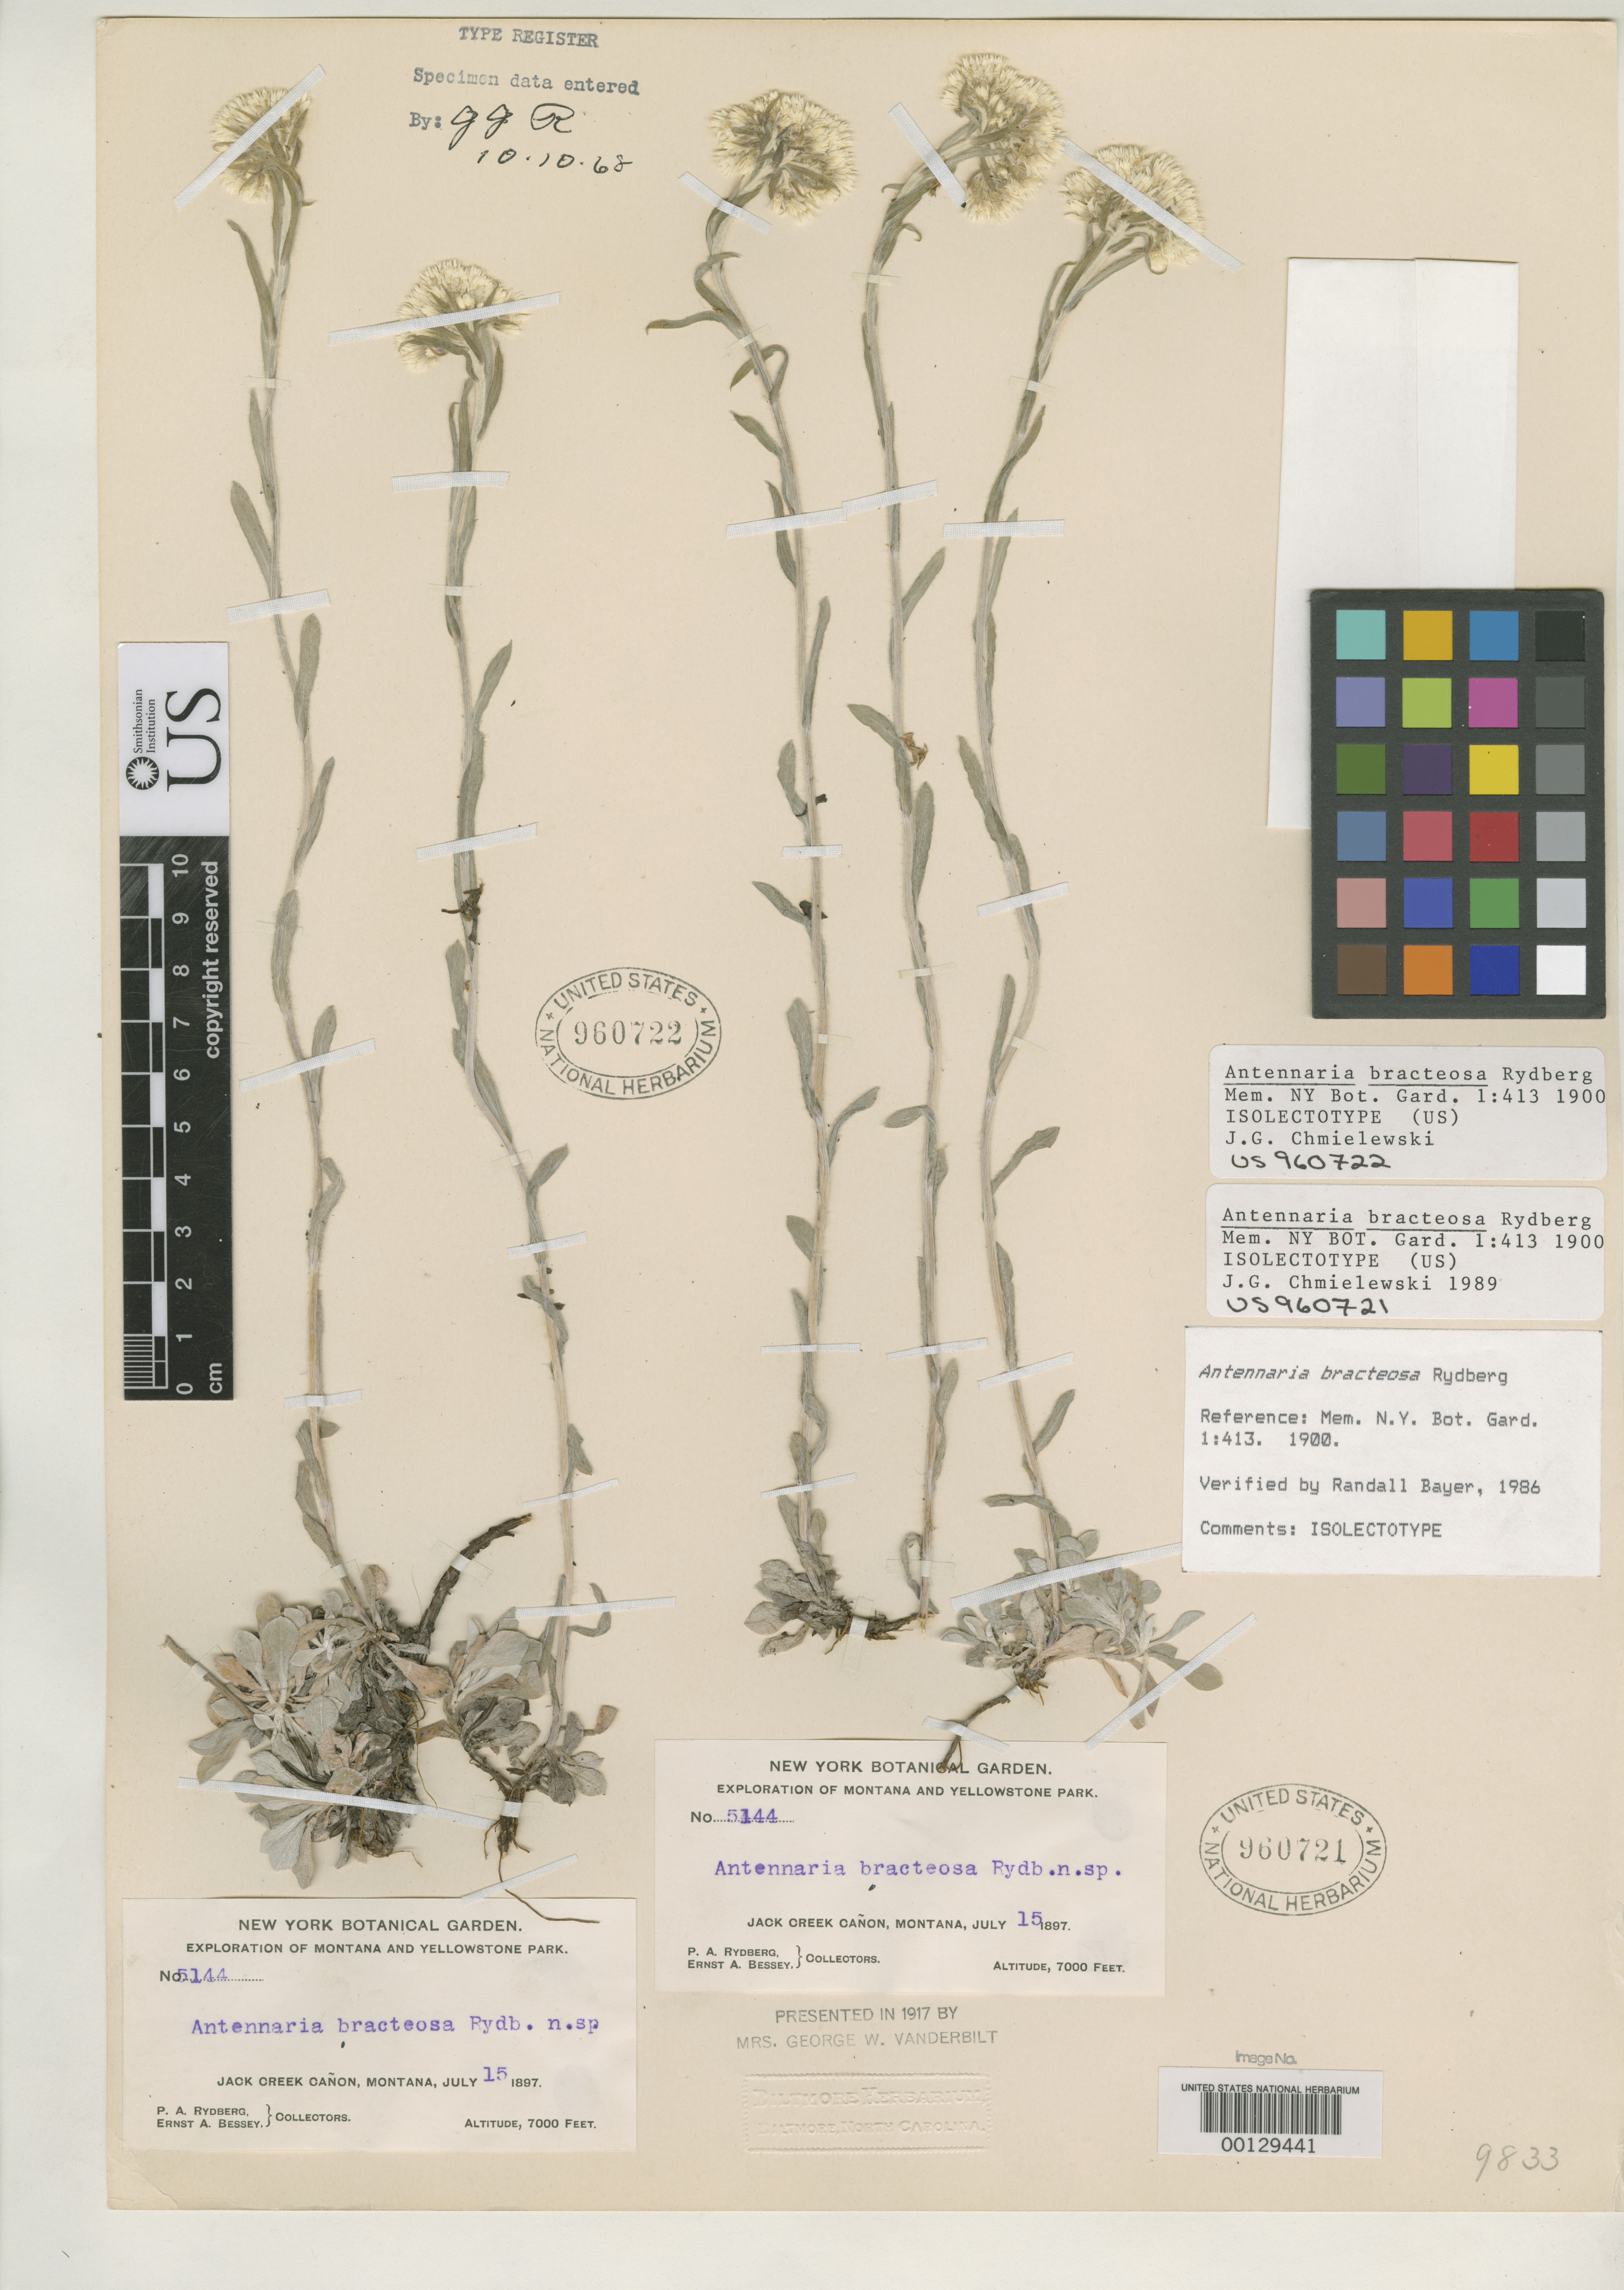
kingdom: Plantae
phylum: Tracheophyta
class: Magnoliopsida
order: Asterales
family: Asteraceae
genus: Antennaria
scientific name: Antennaria bracteosa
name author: Rydb.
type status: Isolectotype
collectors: P. A. Rydberg & E. Bessey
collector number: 5144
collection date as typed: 15 Jul 1897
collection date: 1897-07-15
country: United States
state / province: Montana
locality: Jack Creek Canyon.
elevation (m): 2134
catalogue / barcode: US 960721